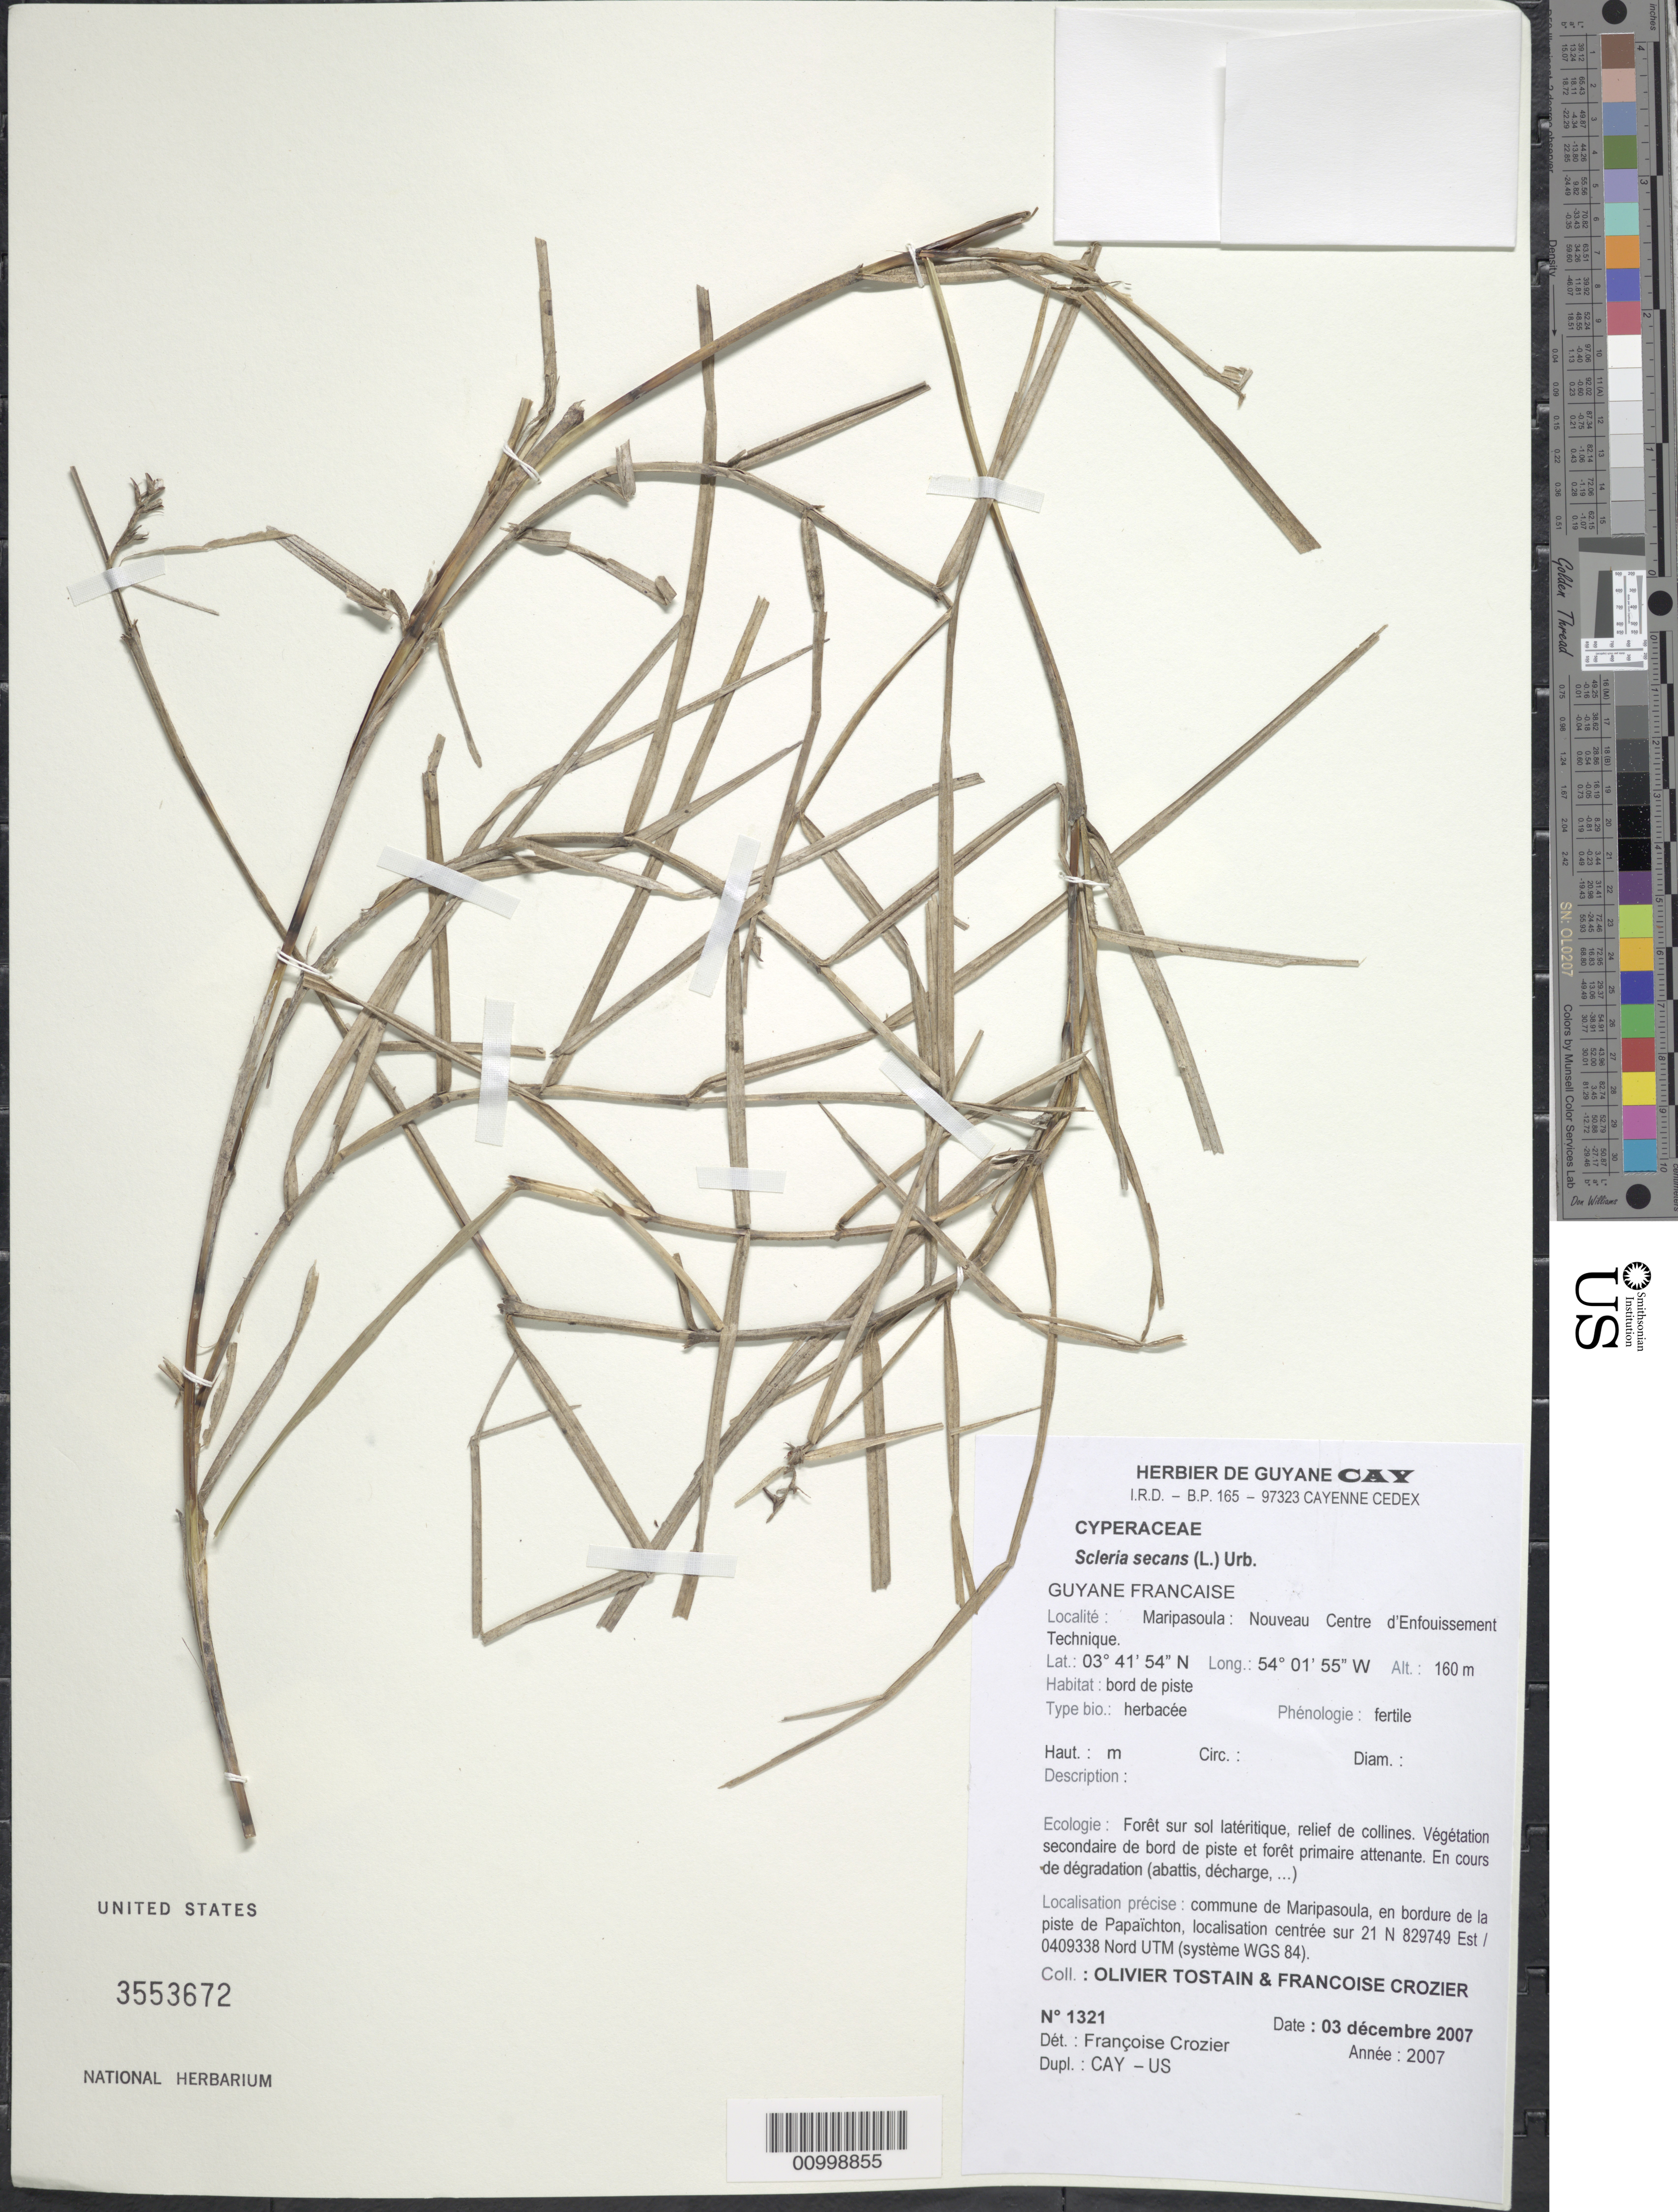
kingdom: Plantae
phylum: Tracheophyta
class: Liliopsida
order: Poales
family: Cyperaceae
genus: Scleria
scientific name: Scleria secans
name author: (L.) Urb.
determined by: Crozier, F.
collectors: O. Tostain & F. Crozier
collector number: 1321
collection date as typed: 3-Dec-07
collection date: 2007-12-03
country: French Guiana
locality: Maripasoula: Noveau Centre d'Enfouissement Technique; commune de Marpasoula, en bordure de la piste de Papaïchton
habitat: Foret sur sol lateritique, relief de collines. Veg secondaire de bord de piste et foret primaire attente. En cours de degredation (abattis, decharge)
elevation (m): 160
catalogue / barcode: US 3553672